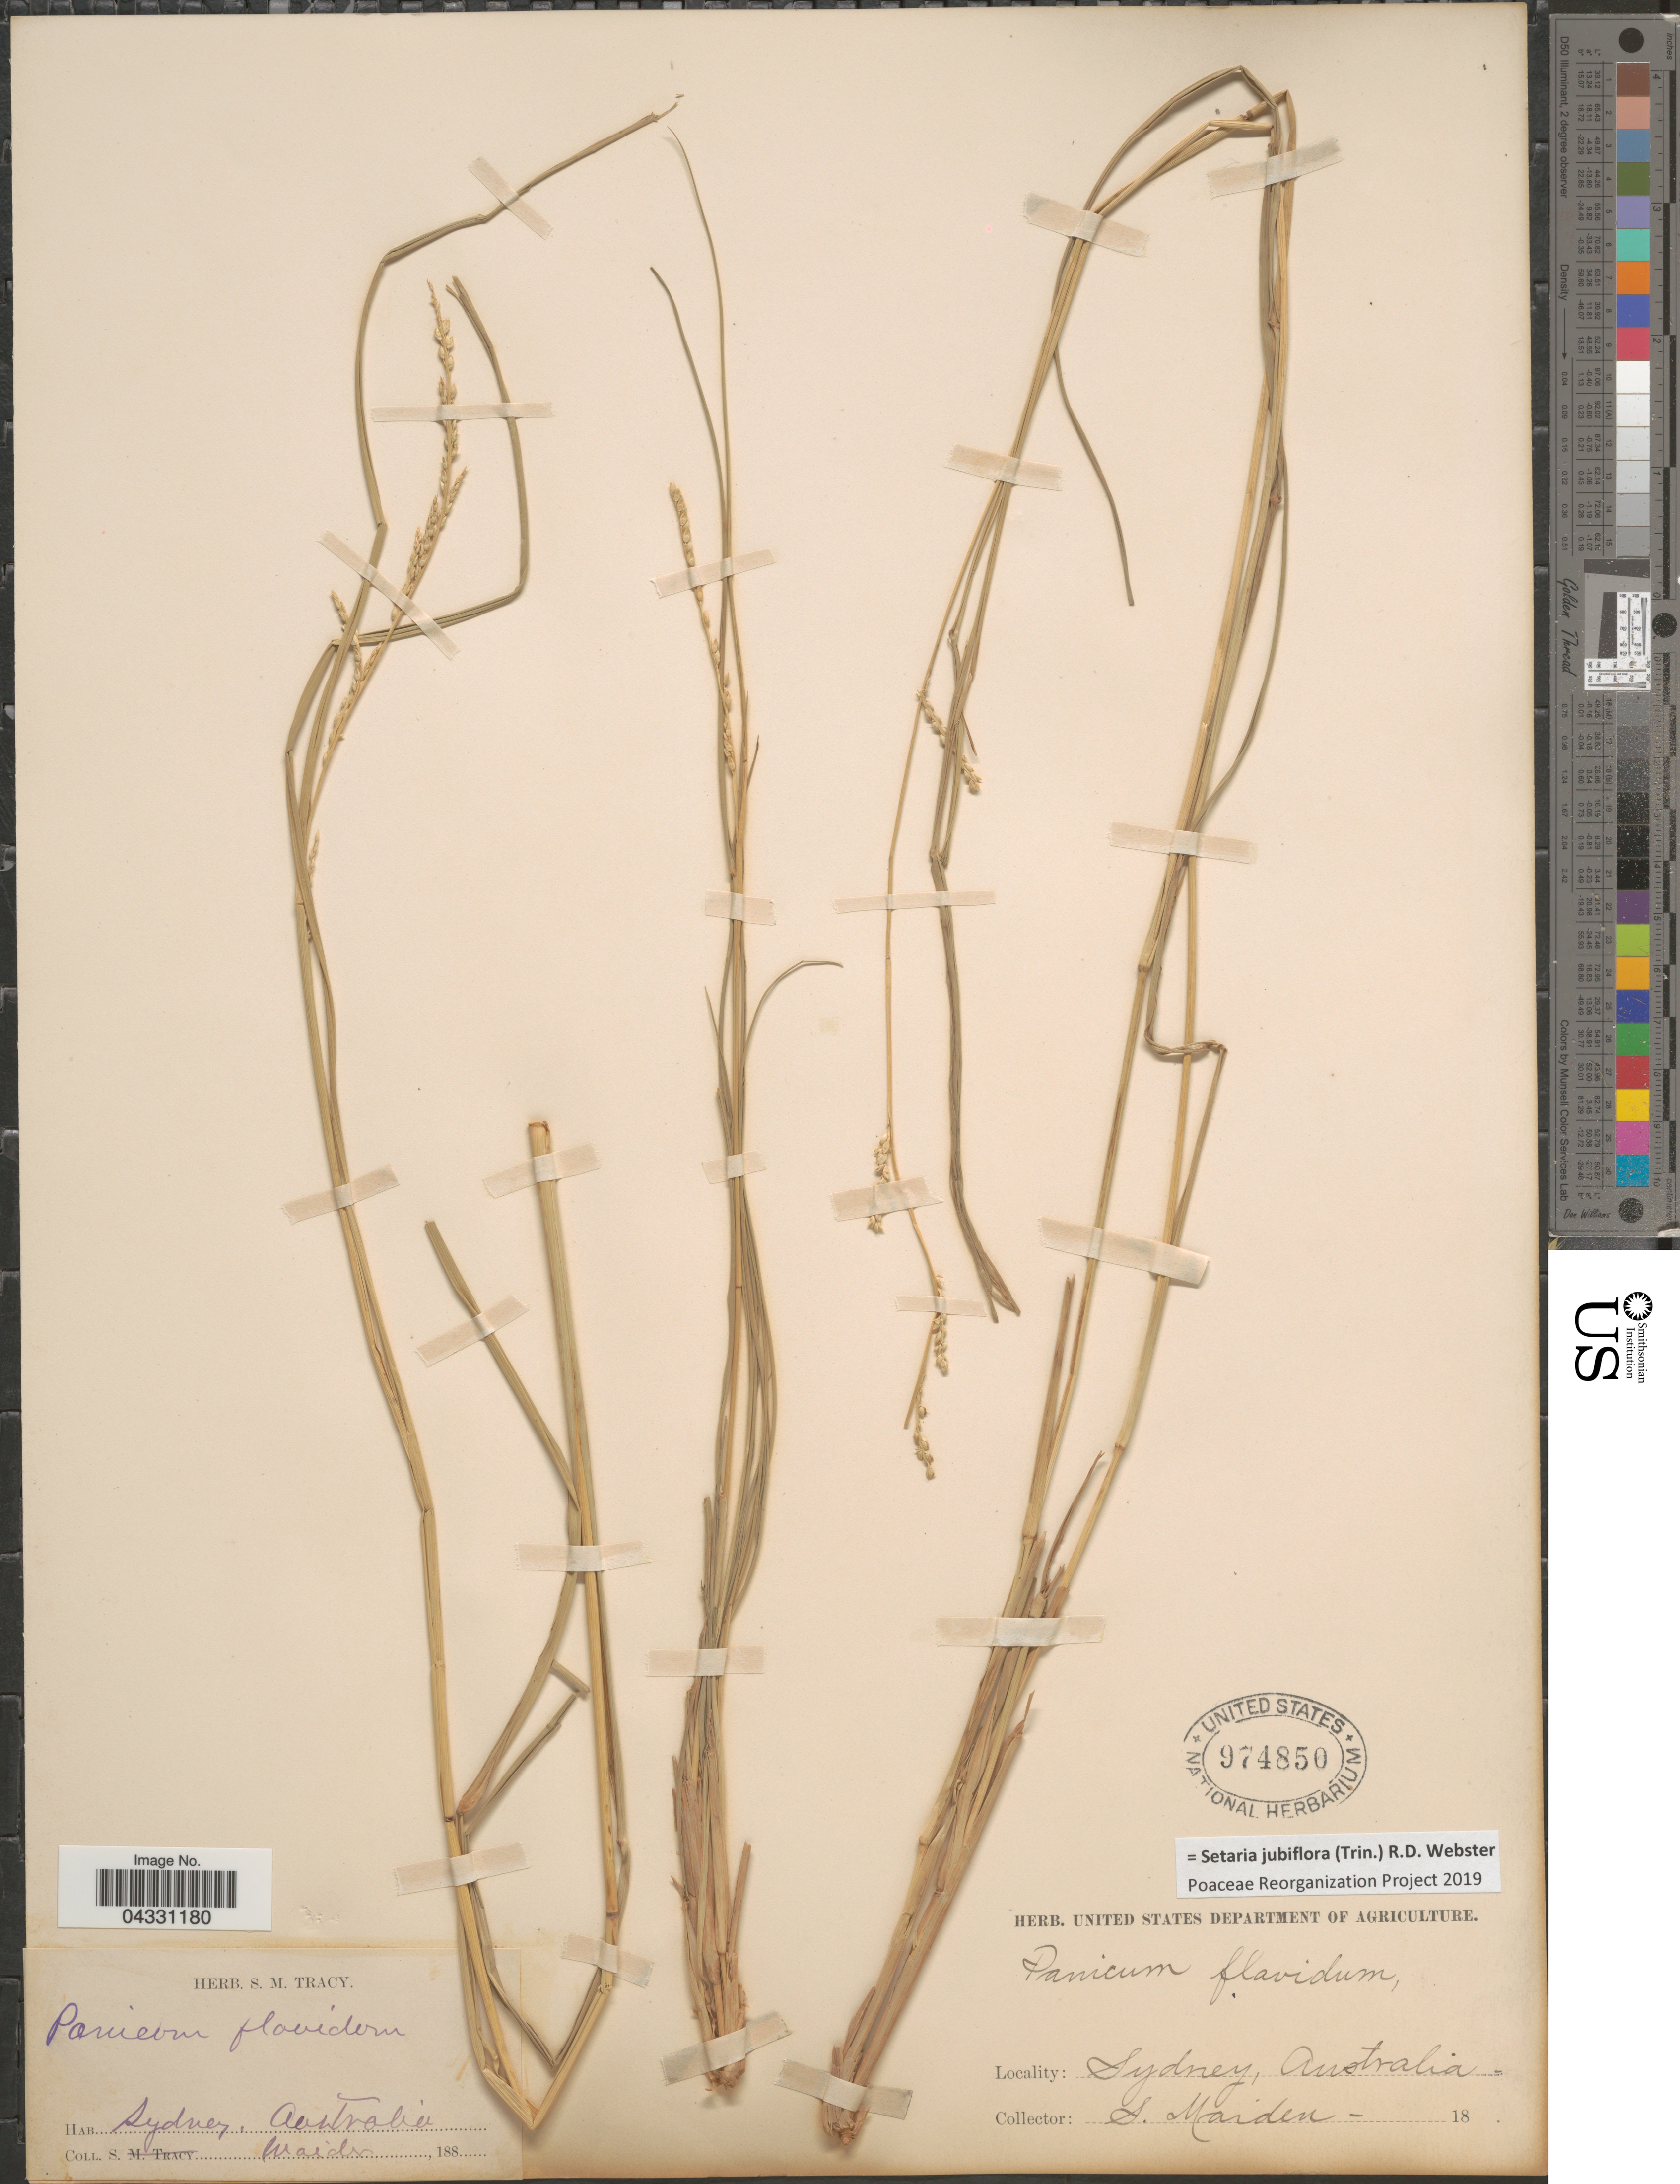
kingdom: Plantae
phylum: Tracheophyta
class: Liliopsida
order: Poales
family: Poaceae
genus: Setaria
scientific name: Setaria jubiflora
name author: (Trin.) R.D. Webster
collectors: Maiden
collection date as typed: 188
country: Australia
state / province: New South Wales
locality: Sydney.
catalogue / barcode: US 974850